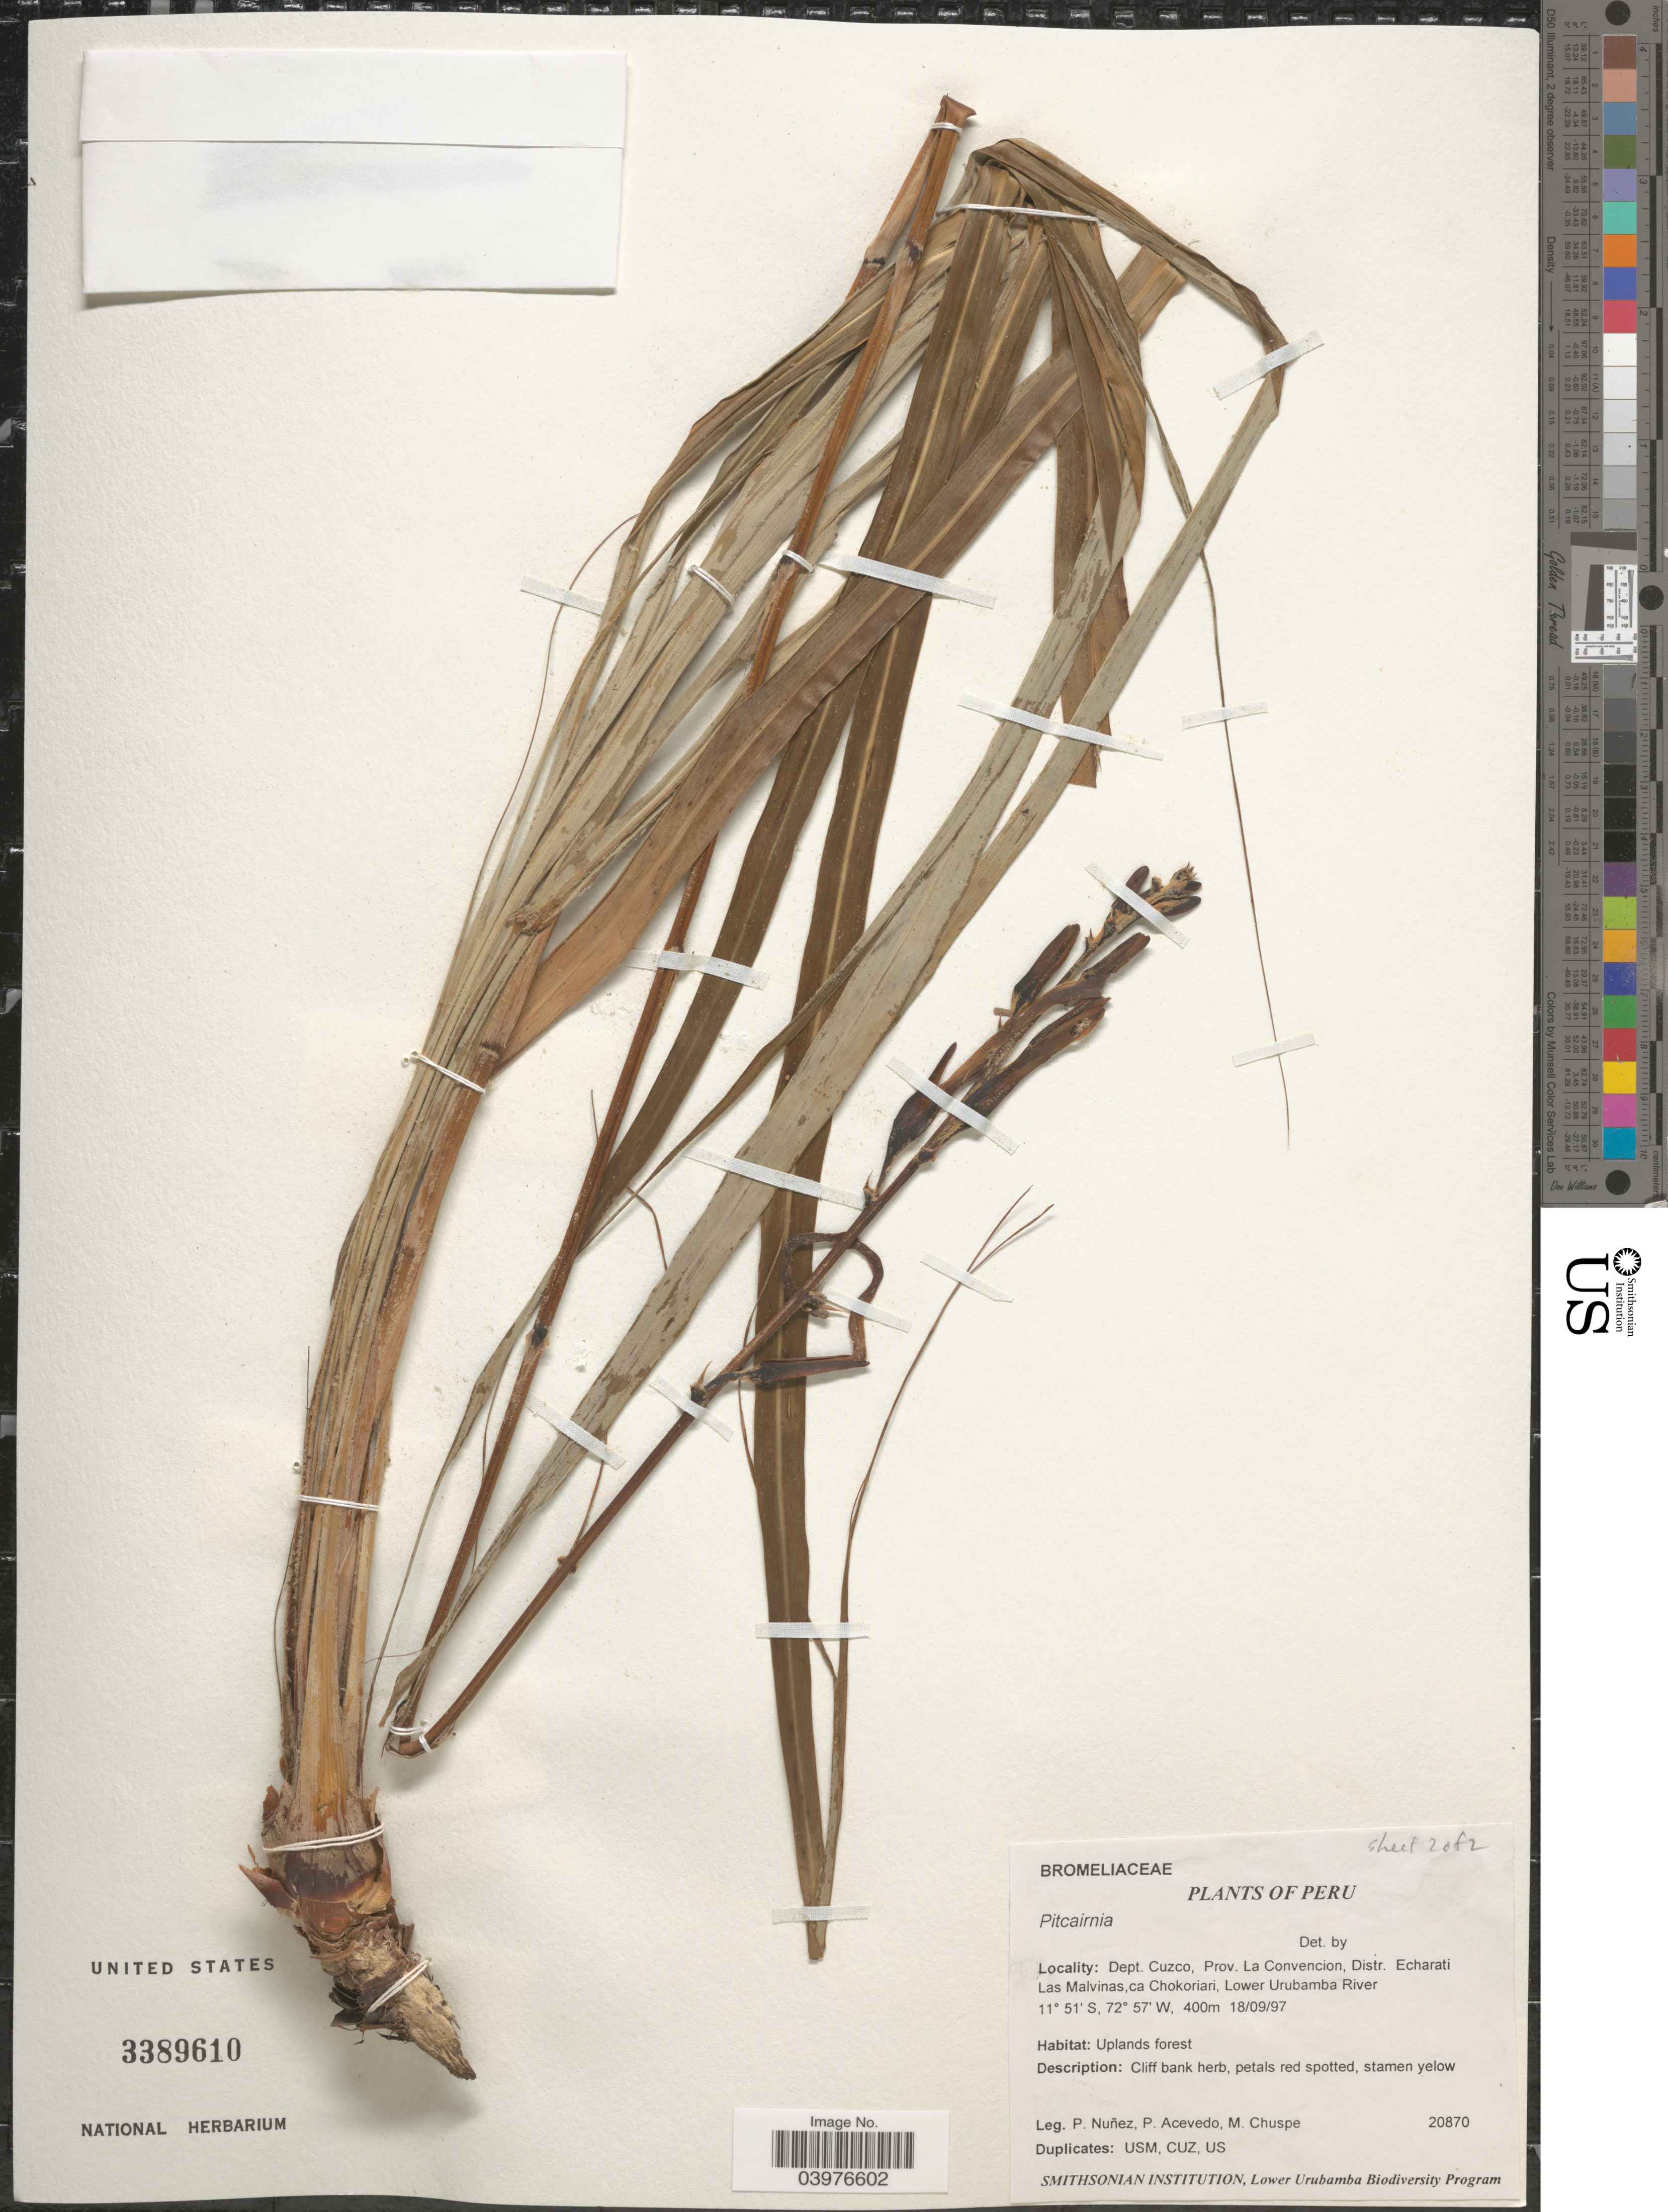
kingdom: Plantae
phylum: Tracheophyta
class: Liliopsida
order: Poales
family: Bromeliaceae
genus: Pitcairnia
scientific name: Pitcairnia sp.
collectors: P. Nuñez V., P. Acevedo-Rodr. & M. Chuspe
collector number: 20870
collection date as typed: Transcribed d/m/y: 18/9/97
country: Peru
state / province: Cusco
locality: Dept. Cuzco, Prov. La Convencion, Distr. Echarati. Las Malvinas, ca Chokoriari, Lower Urubamba River.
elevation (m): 400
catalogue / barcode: US 3389610